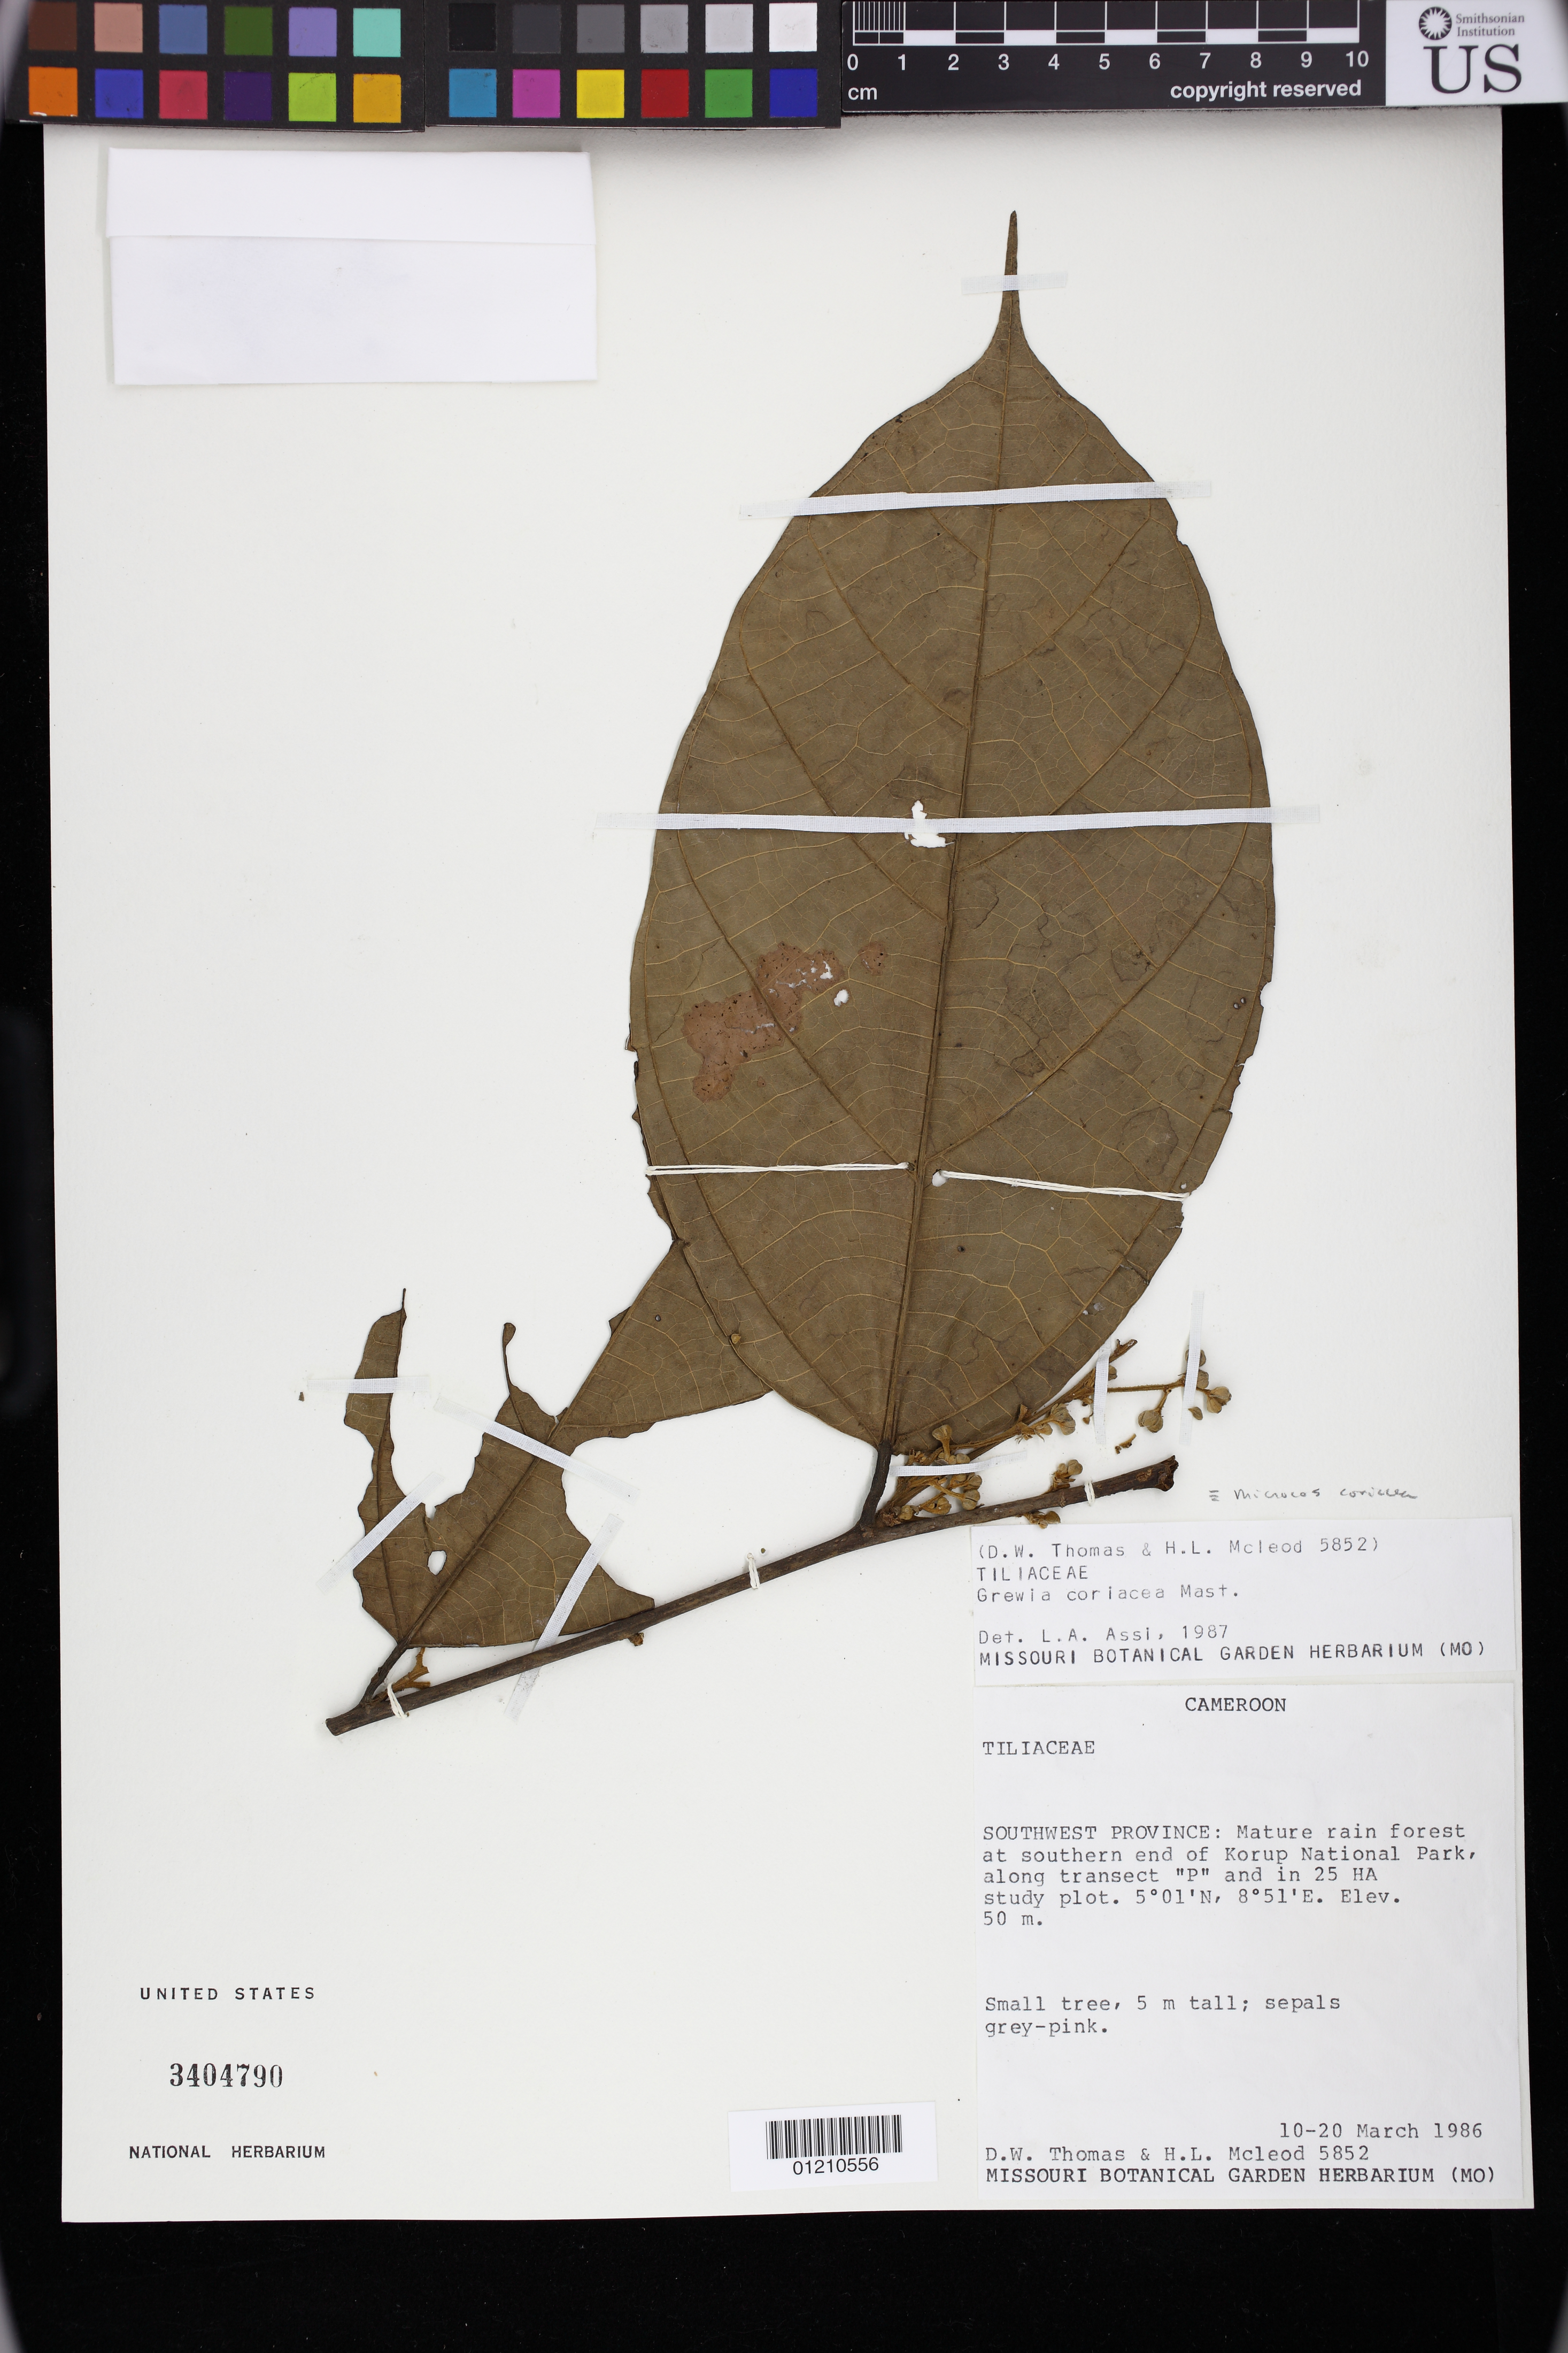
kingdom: Plantae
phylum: Tracheophyta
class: Magnoliopsida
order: Malvales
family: Malvaceae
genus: Microcos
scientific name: Microcos coriacea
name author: (Mast.) Burret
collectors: D. W. Thomas & H. Mcleod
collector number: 5852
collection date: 1986-03-10/1986-03-20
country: Cameroon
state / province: Sud-Ouest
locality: Mature rain forest at southern end of Korup National Park along transact "P" and in HA study plot.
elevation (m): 50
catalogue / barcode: US 3404790